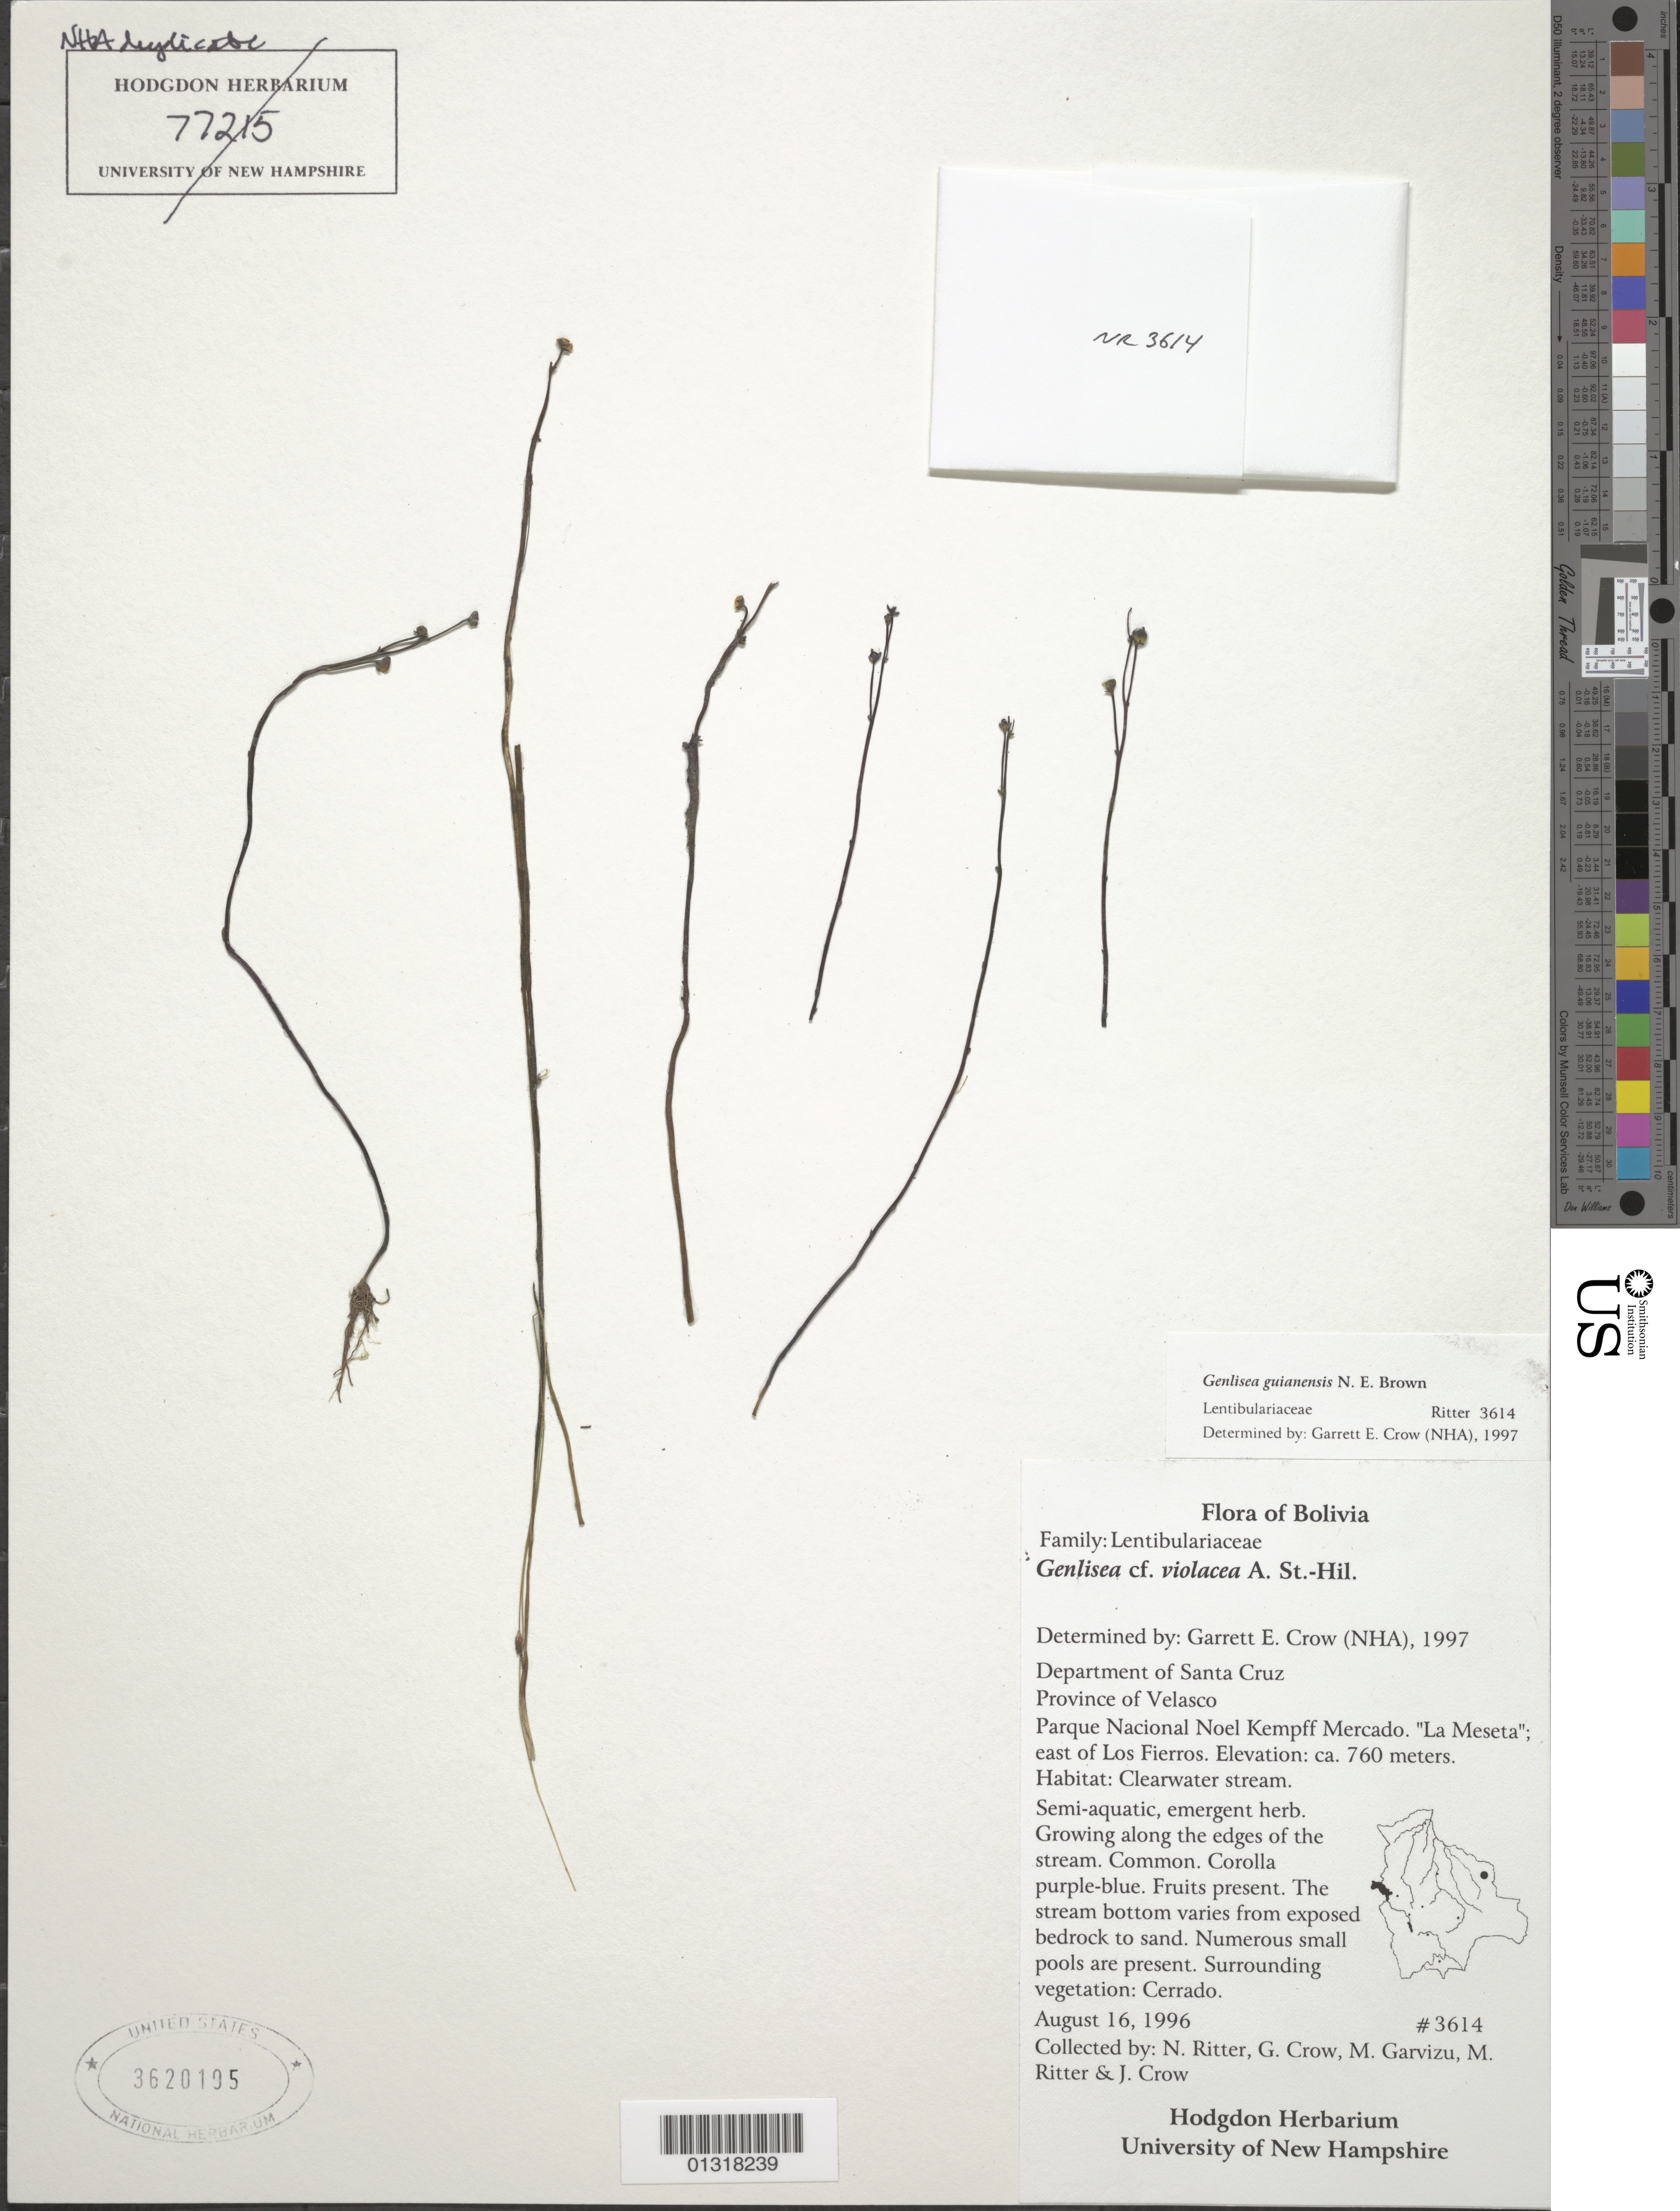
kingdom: Plantae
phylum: Tracheophyta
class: Magnoliopsida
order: Lamiales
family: Lentibulariaceae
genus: Genlisea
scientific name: Genlisea violacea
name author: A. St.-Hil.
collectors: N. Ritter, G. E. Crow, M. Garvizu, M. Ritter & J. Crow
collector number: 3614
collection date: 1996-08-16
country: Bolivia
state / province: Santa Cruz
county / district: Velasco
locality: Parque Nacional Noel Kempff Mercado."La Meseta".E of Los Fierros.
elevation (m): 760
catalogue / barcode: US 3620195